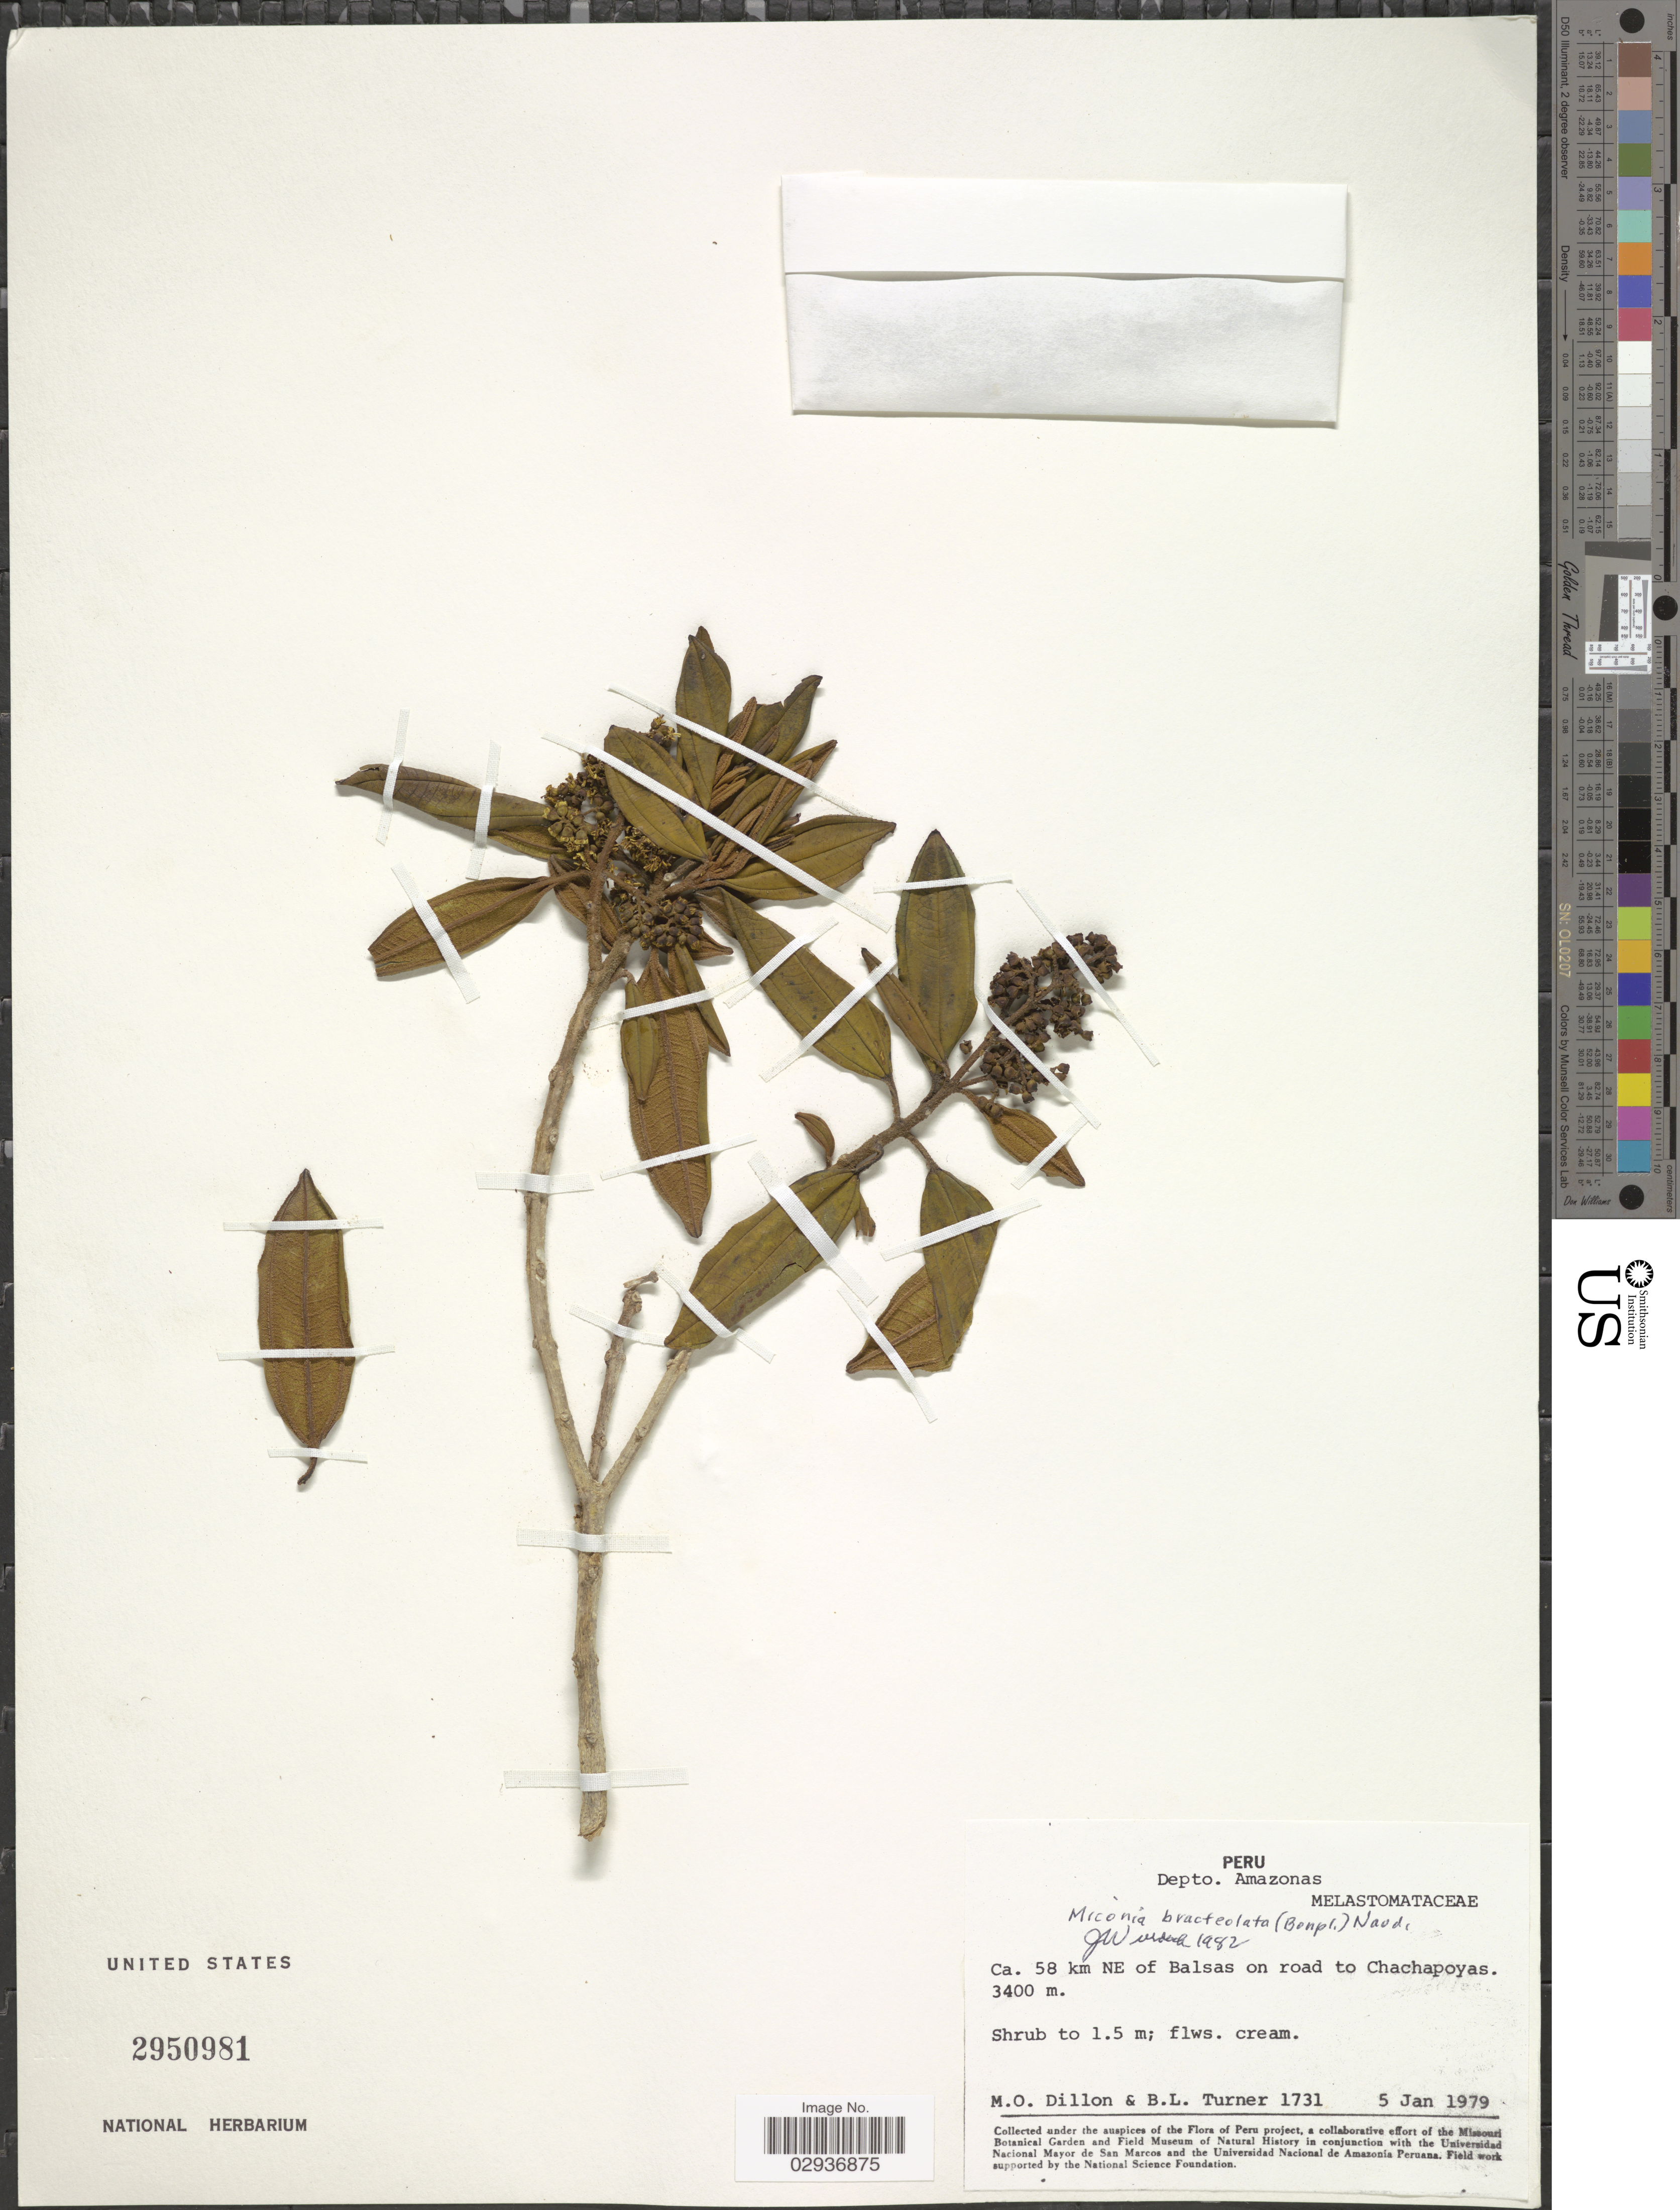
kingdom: Plantae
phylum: Tracheophyta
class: Magnoliopsida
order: Myrtales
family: Melastomataceae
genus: Miconia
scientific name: Miconia bracteolata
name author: (Bonpl.) DC.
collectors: M. O. Dillon & B. L. Turner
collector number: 1731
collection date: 1979-01-05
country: Peru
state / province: Amazonas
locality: Depto. Amazonas. Ca. 58 km NE of Balsas on road to Chachapoyas.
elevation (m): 3400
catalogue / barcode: US 2950981